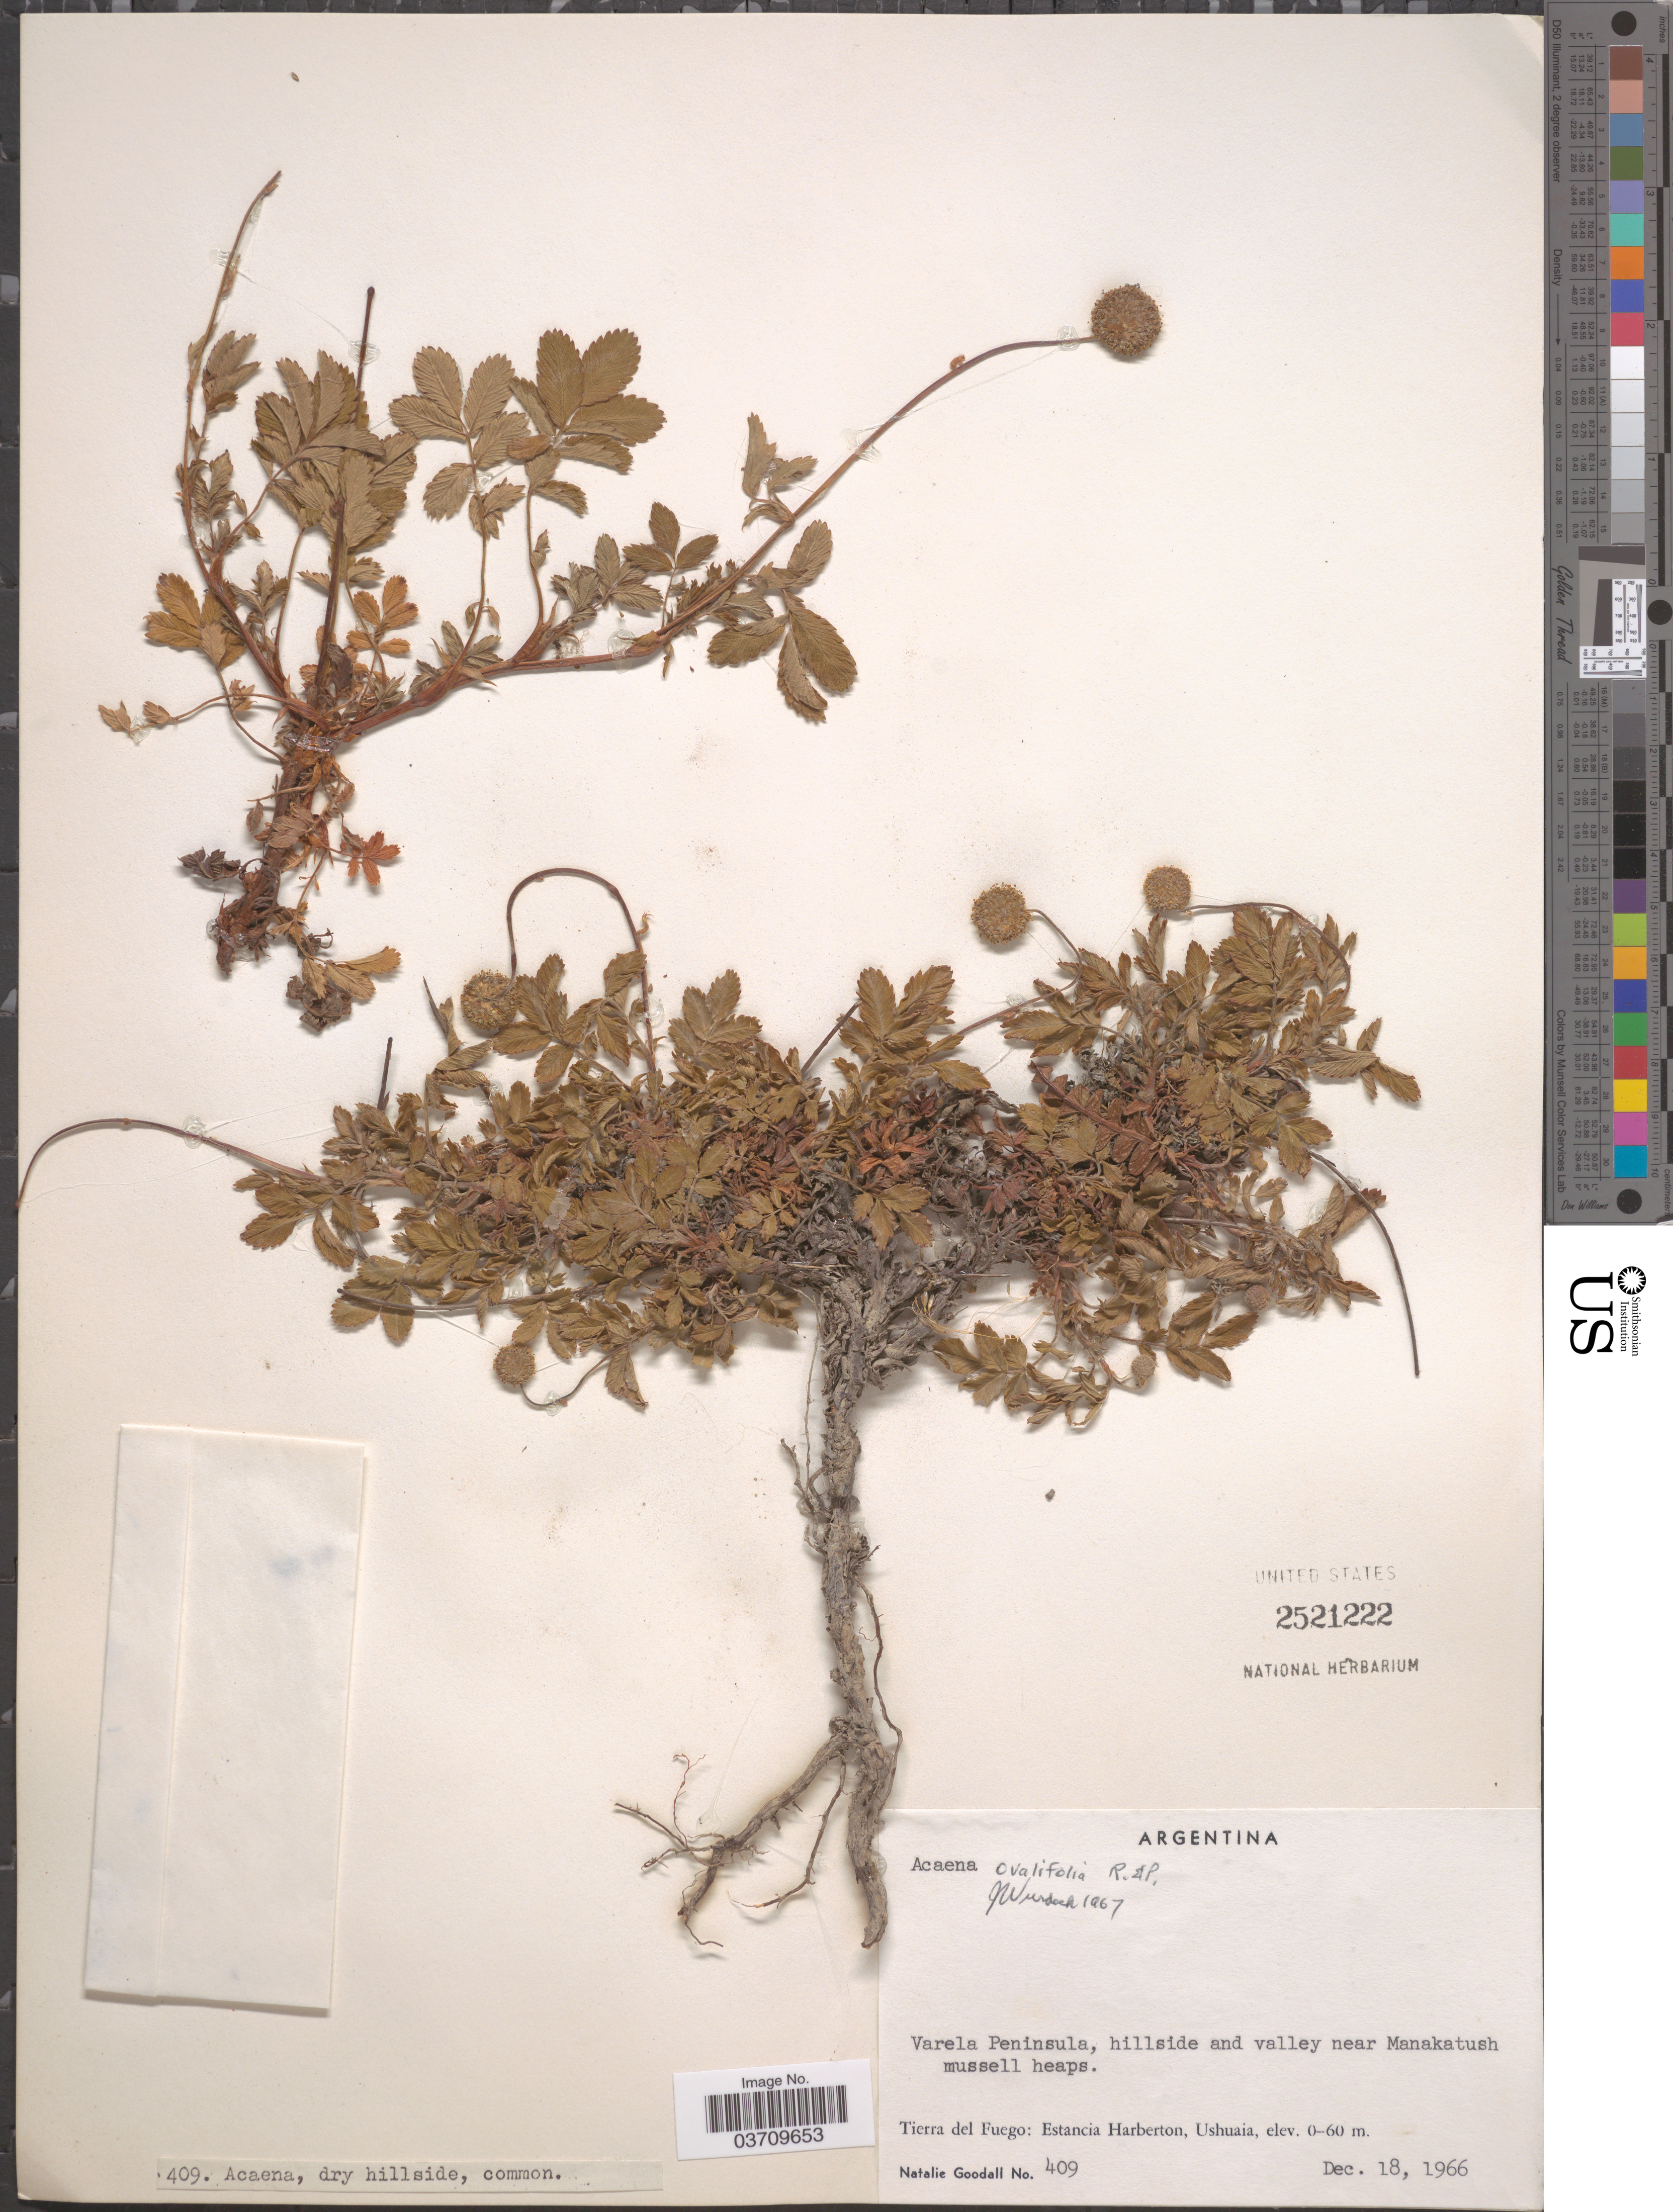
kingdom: Plantae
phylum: Tracheophyta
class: Magnoliopsida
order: Rosales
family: Rosaceae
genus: Acaena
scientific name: Acaena ovalifolia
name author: Ruiz & Pav.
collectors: N. Goodall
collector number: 409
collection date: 1966-12-18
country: Argentina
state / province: Tierra del Fuego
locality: Varela Peninsula, hillside and valley near Manakatush mussell heaps. Estancia Harberton, Ushuaia.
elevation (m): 0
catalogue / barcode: US 2521222